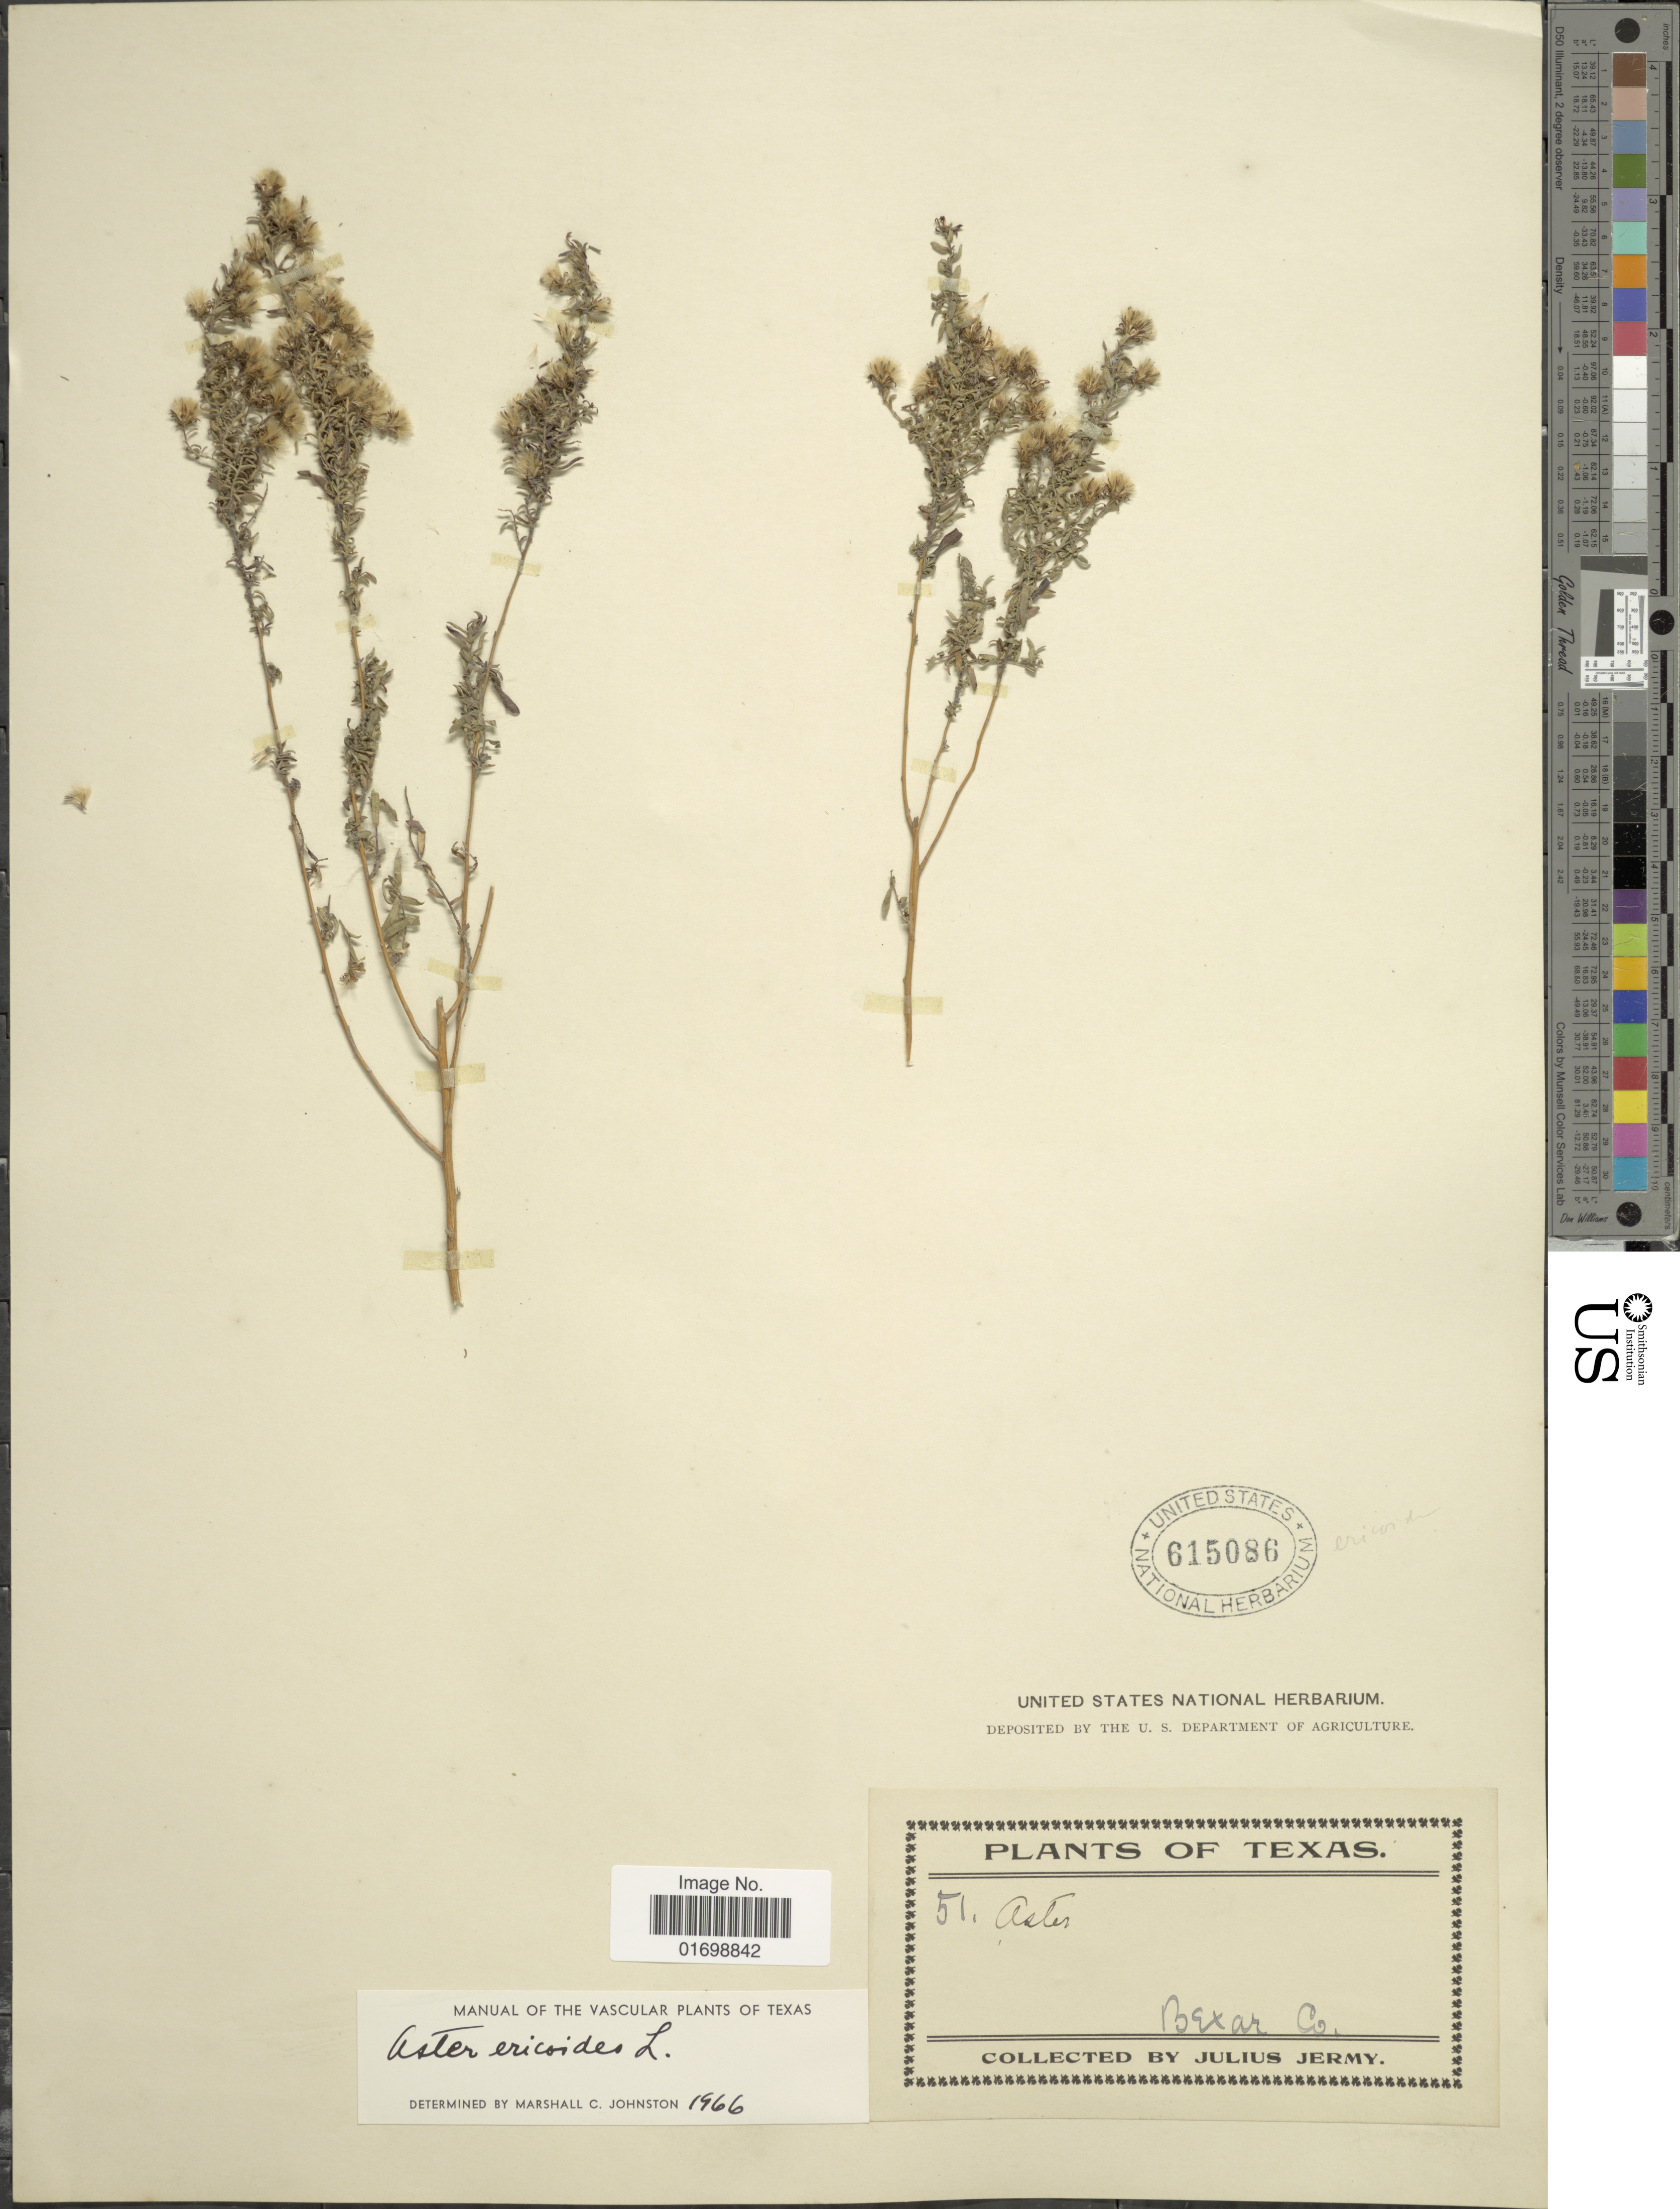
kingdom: Plantae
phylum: Tracheophyta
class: Magnoliopsida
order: Asterales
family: Asteraceae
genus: Symphyotrichum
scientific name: Symphyotrichum ericoides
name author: (L.) G.L. Nesom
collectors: J. Jermy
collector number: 51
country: United States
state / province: Texas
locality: Baxar Co.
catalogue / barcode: US 615086